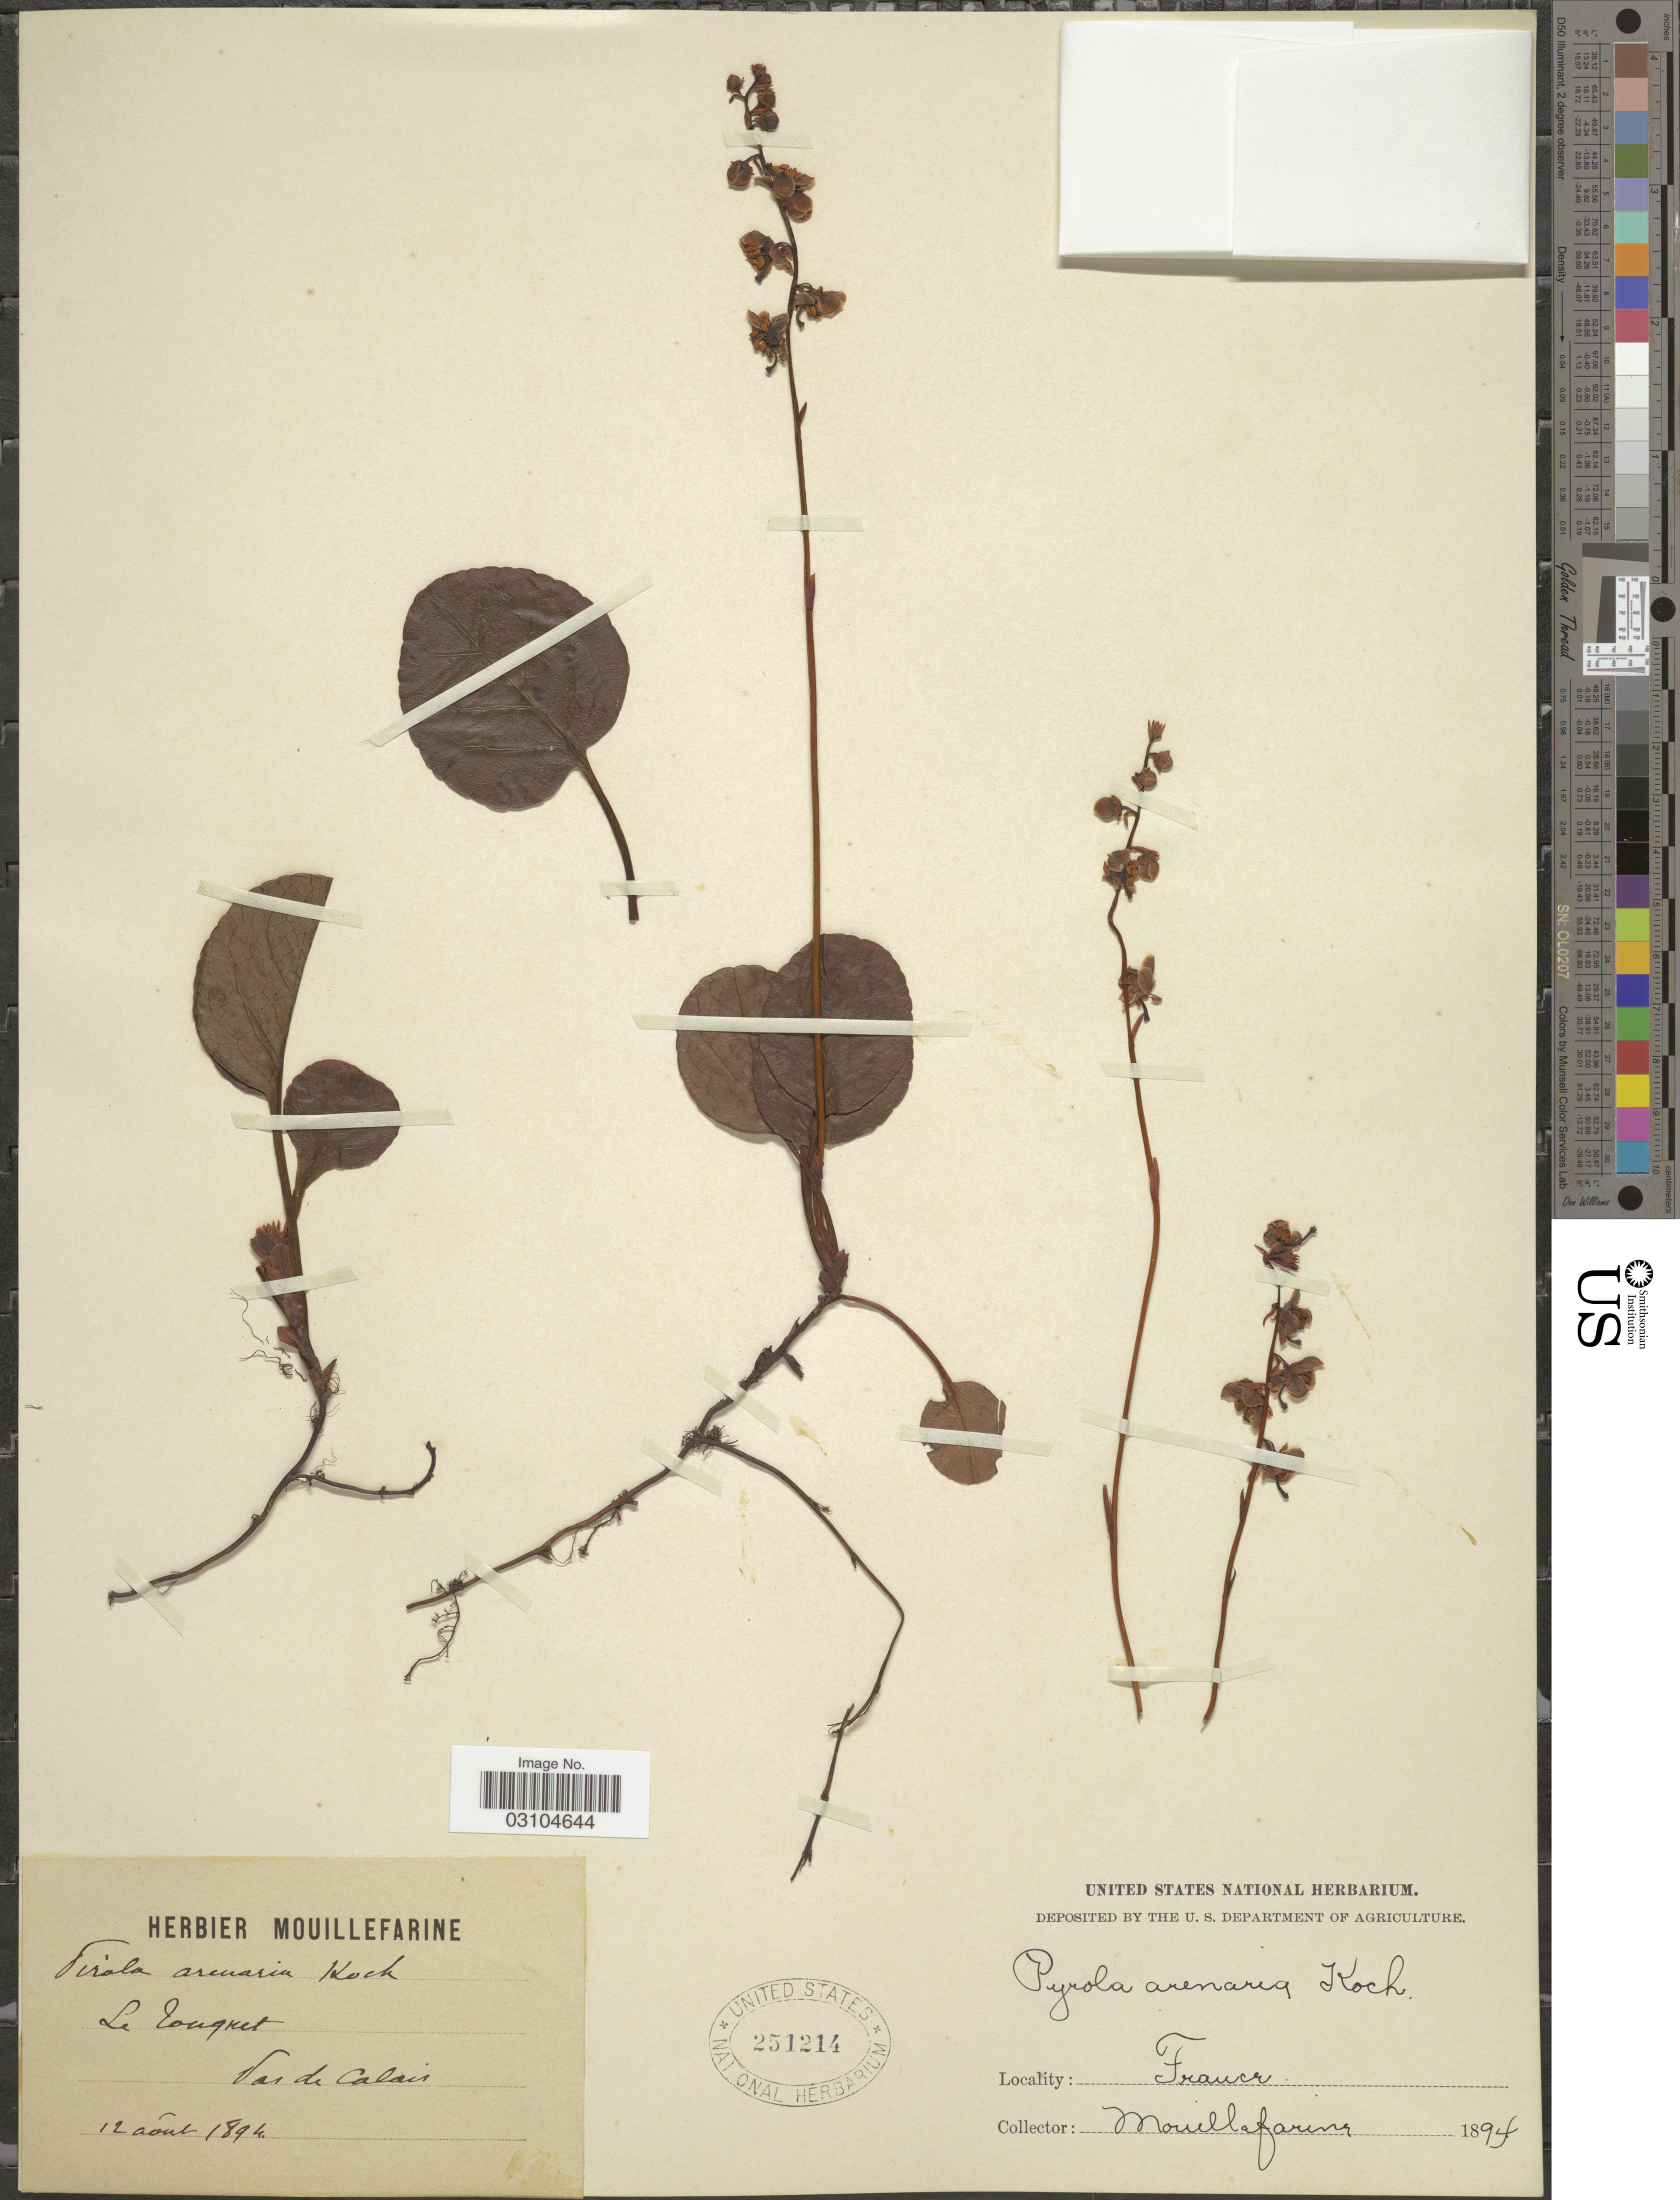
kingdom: Plantae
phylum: Tracheophyta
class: Magnoliopsida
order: Ericales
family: Ericaceae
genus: Pyrola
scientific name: Pyrola arenaria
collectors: A. Mouillefarine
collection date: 1894-08-12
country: France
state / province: Hauts-de-France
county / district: Pas-de-Calais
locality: Le Touquet, Pas de Calais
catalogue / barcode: US 251214